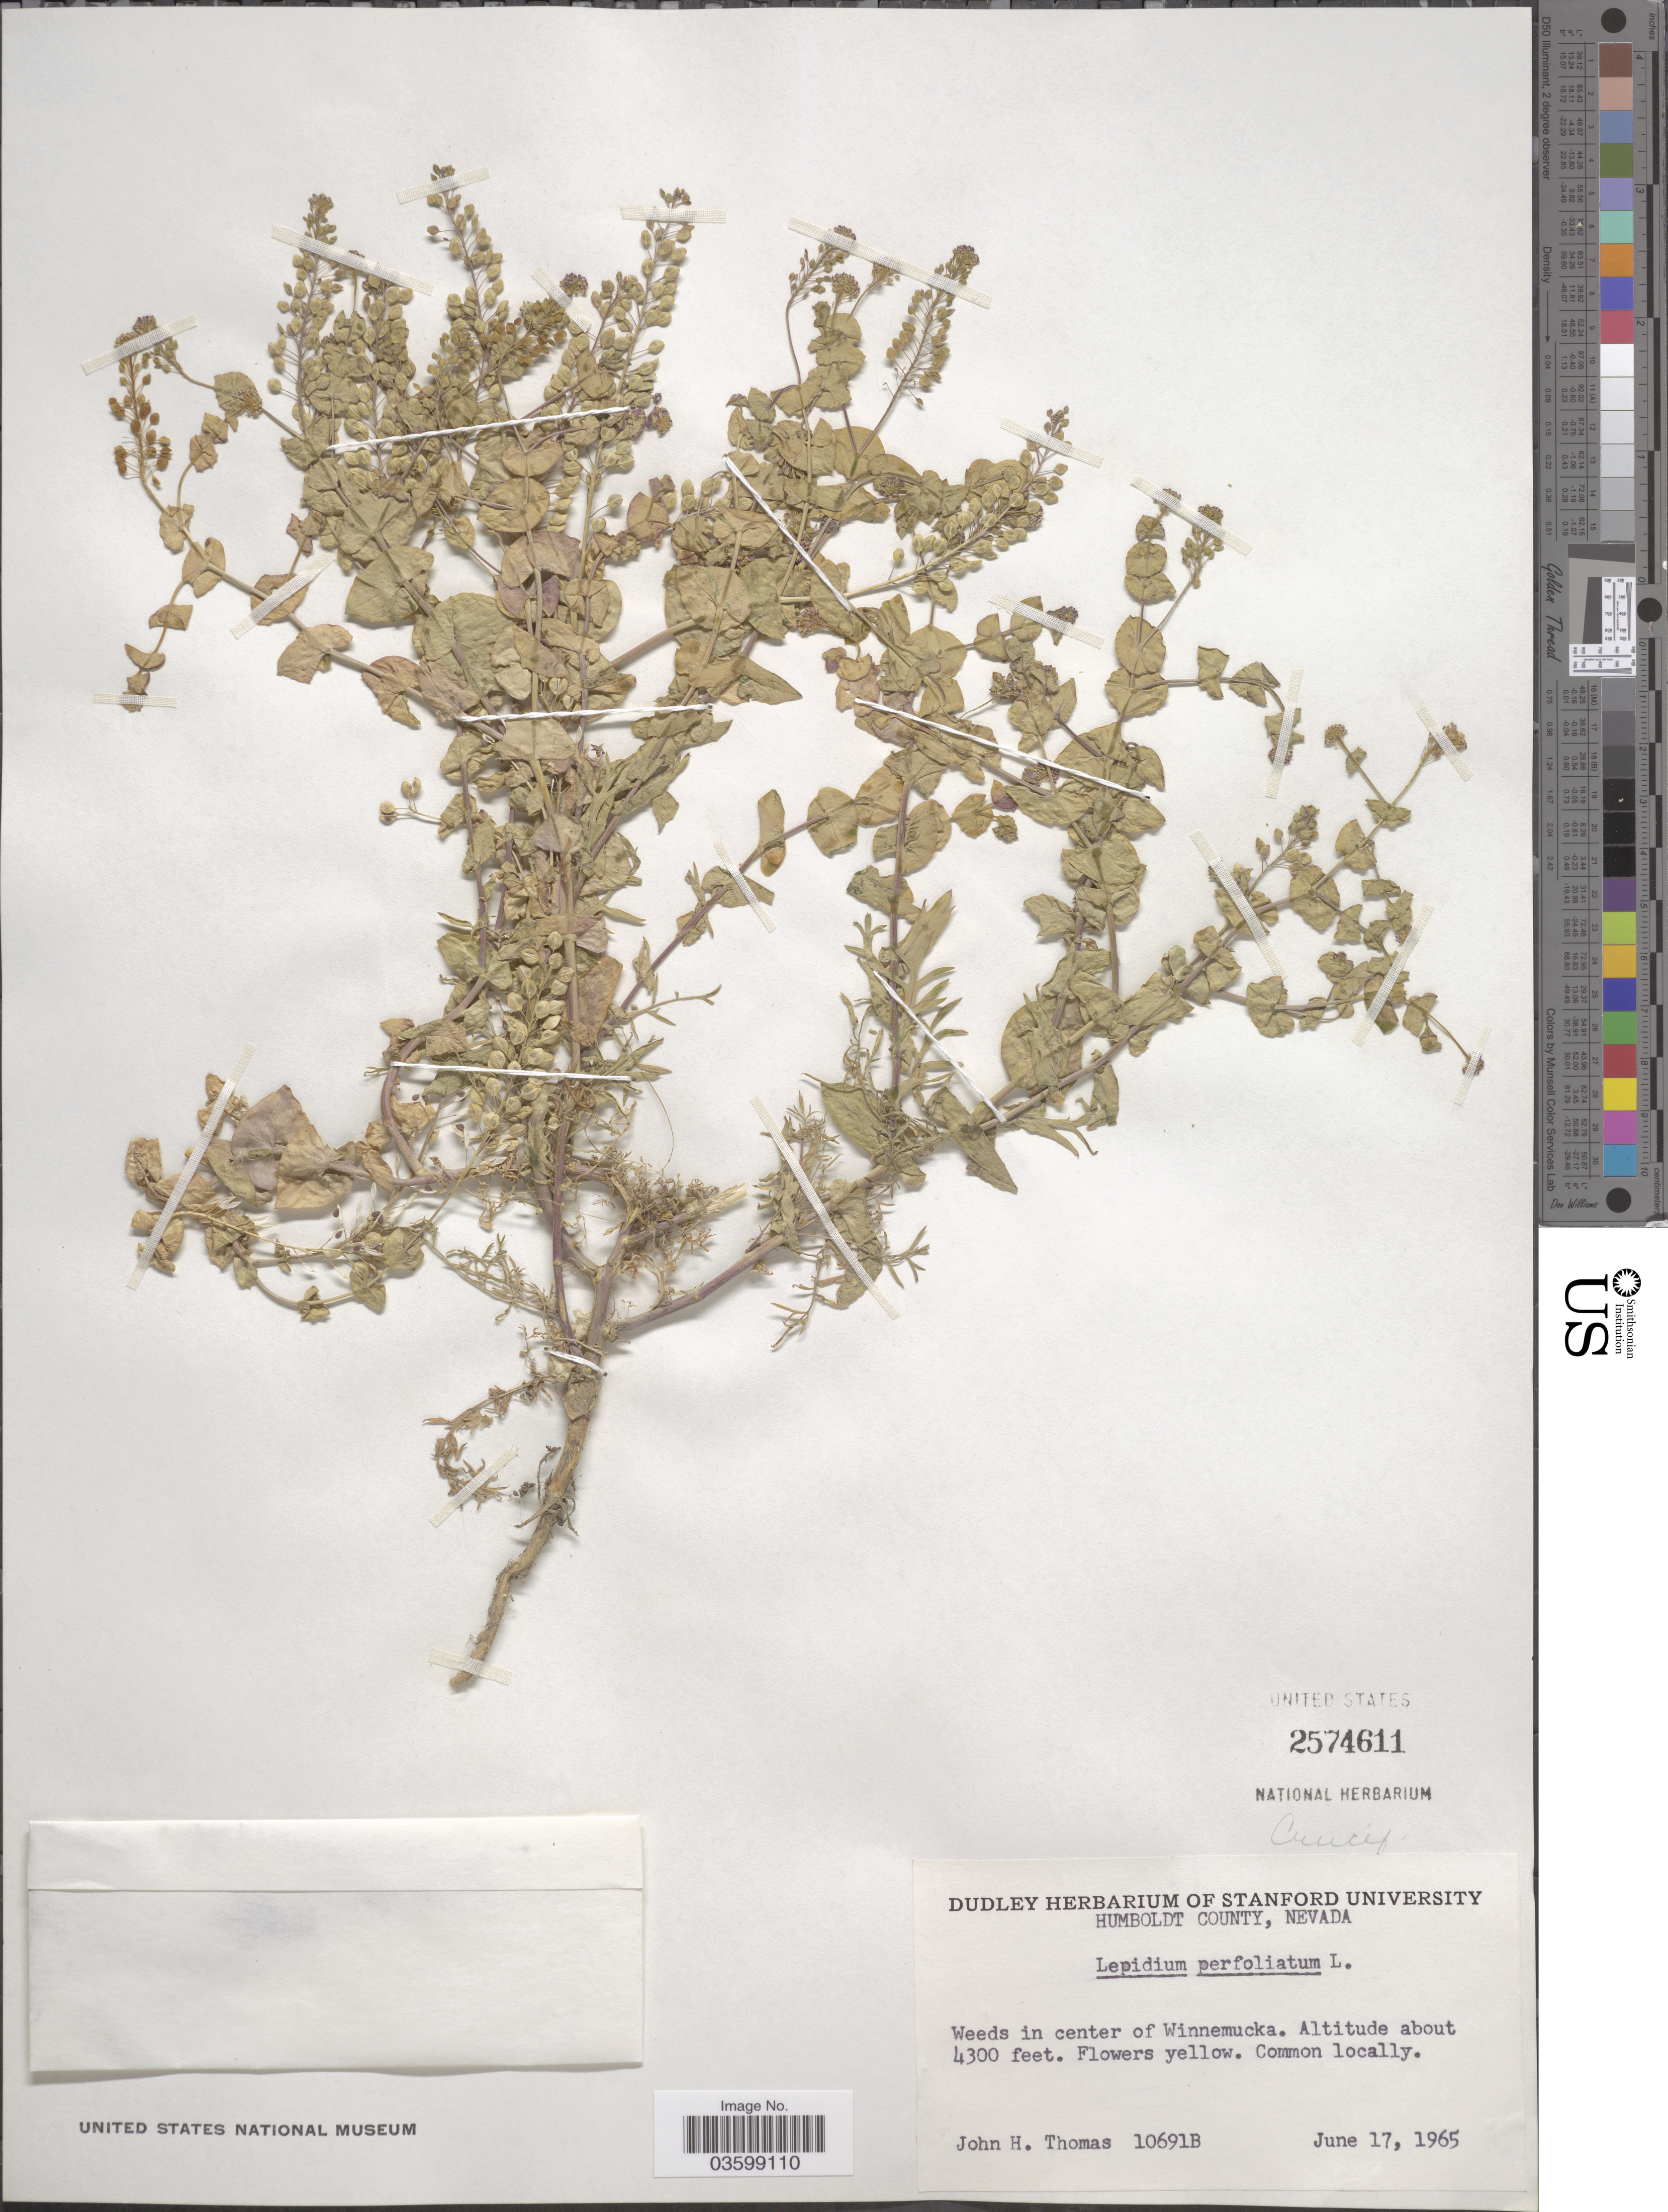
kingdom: Plantae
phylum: Tracheophyta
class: Magnoliopsida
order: Brassicales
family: Brassicaceae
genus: Lepidium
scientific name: Lepidium perfoliatum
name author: L.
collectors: J. H. Thomas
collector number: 10691B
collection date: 1965-06-17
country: United States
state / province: Nevada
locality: Humboldt County. Weeds in center of Winnemucka.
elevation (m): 1311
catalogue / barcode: US 2574611